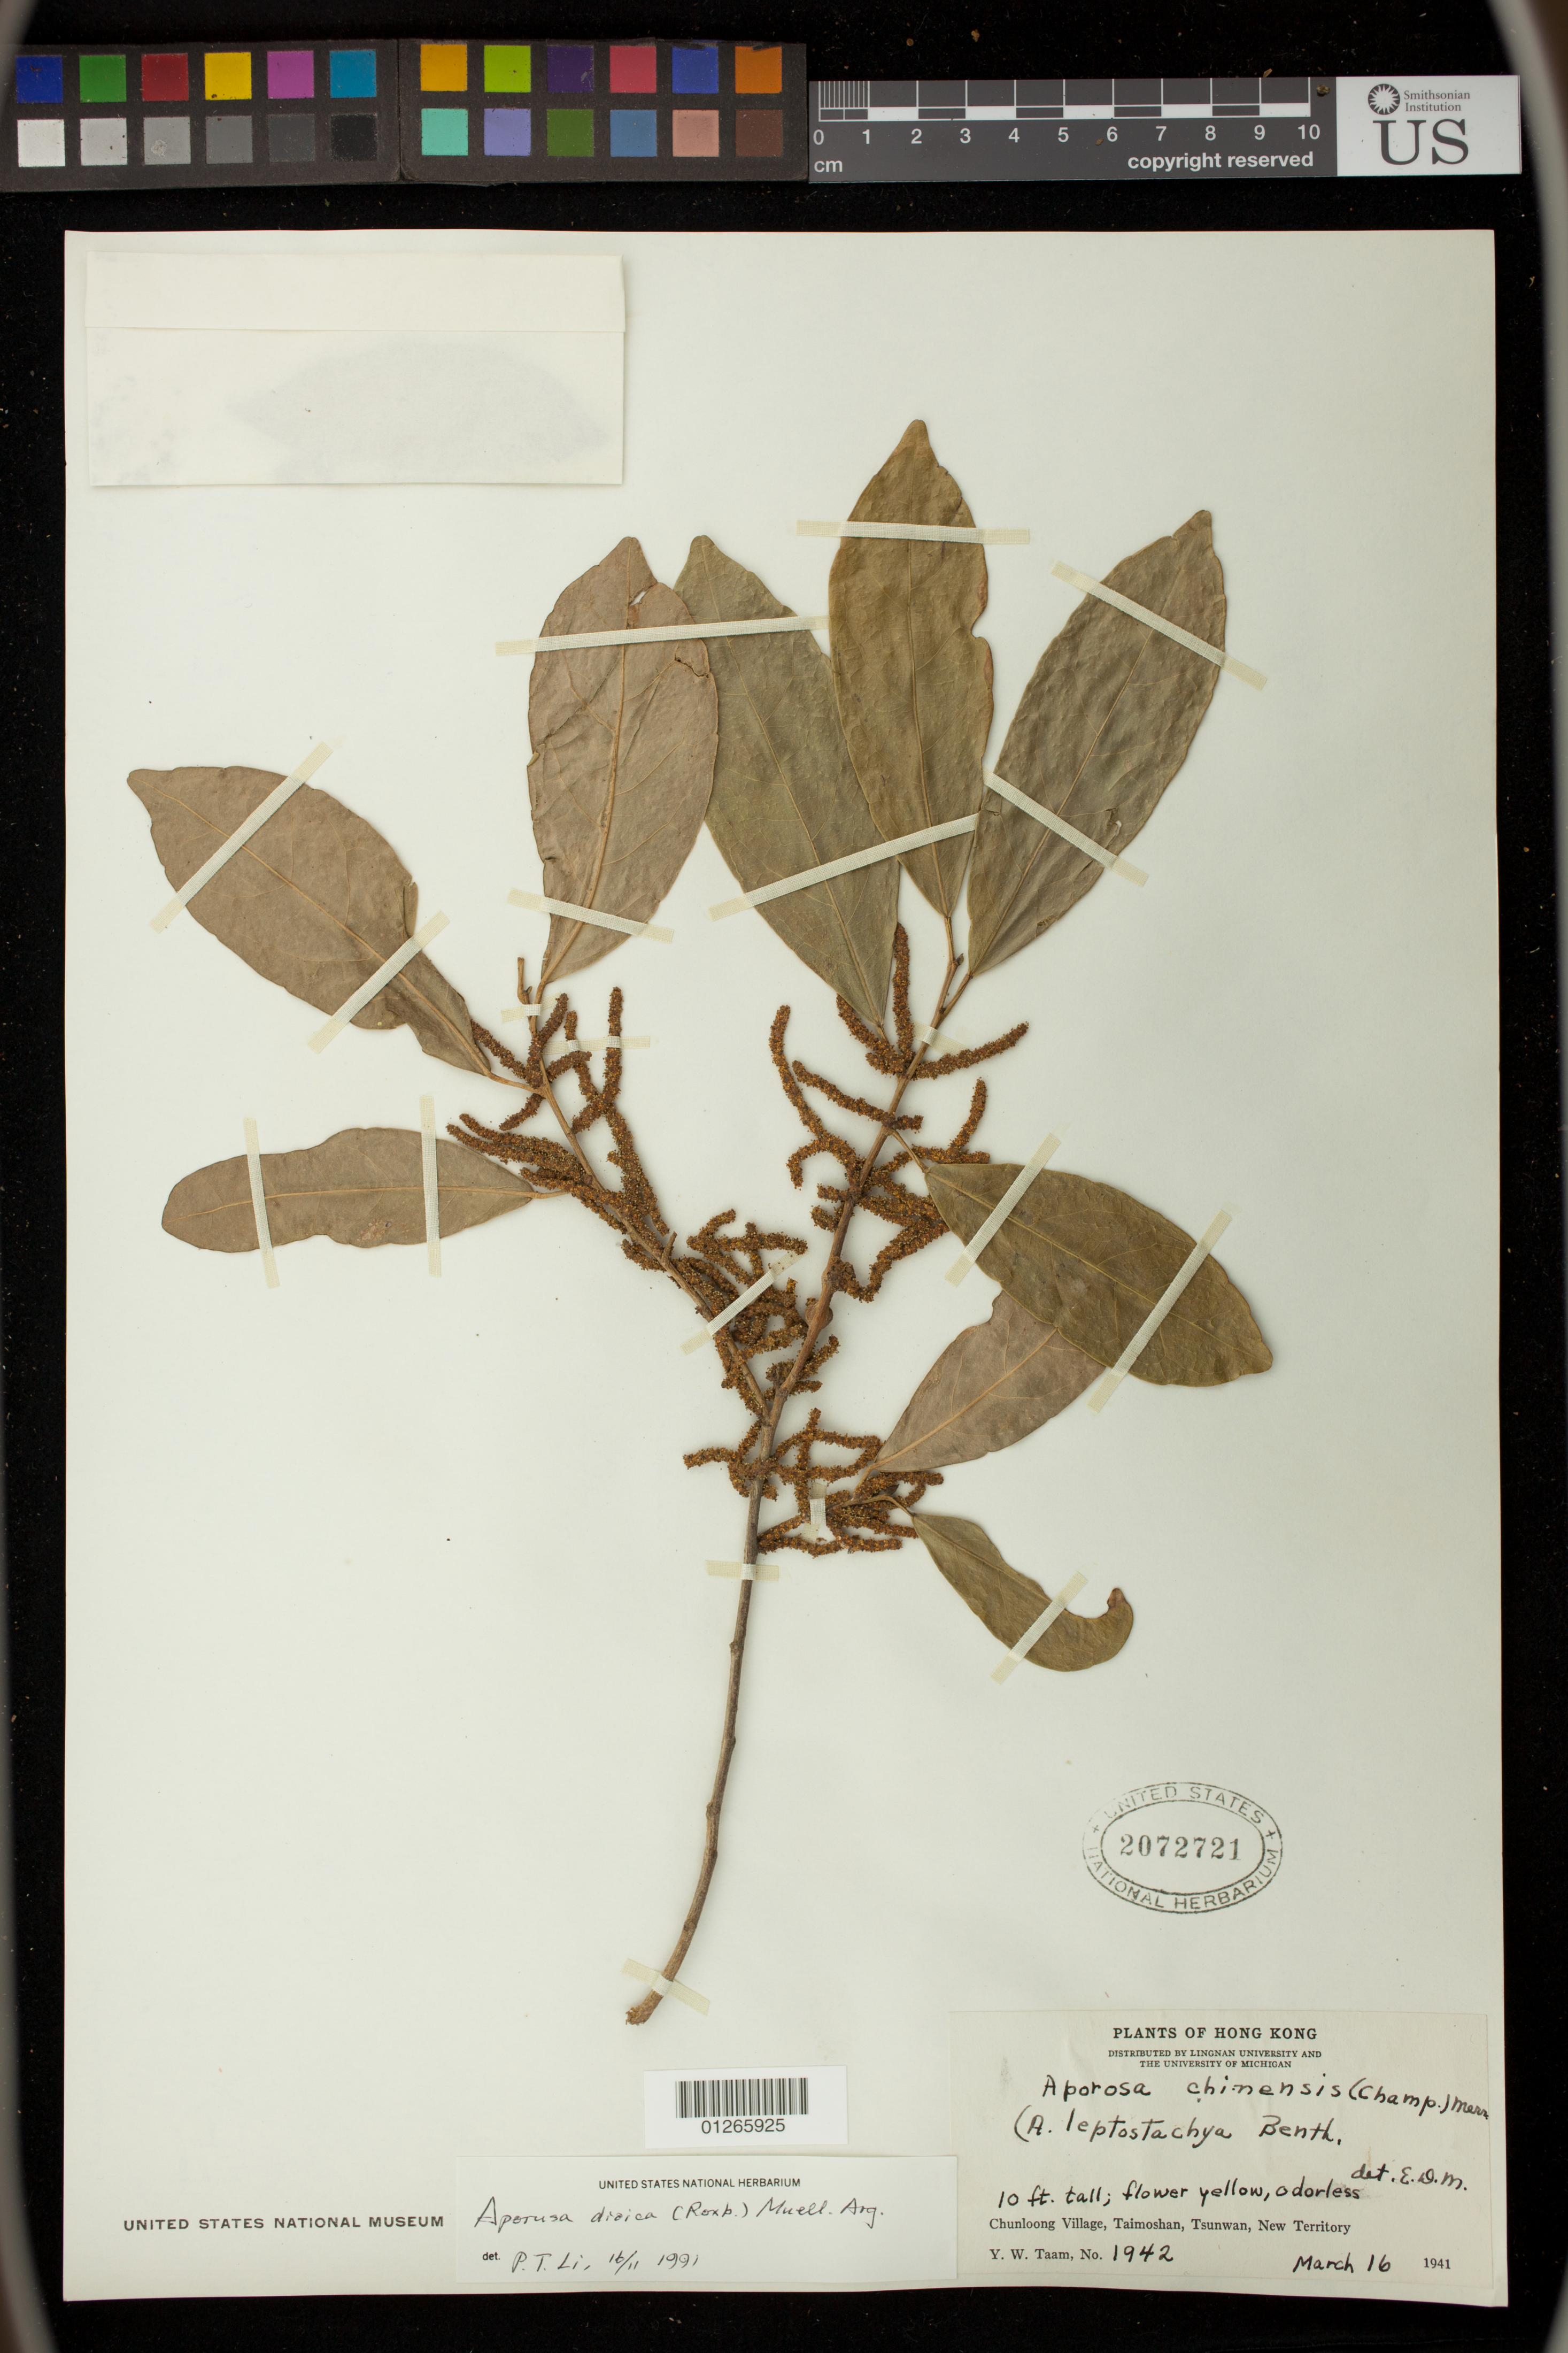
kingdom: Plantae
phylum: Tracheophyta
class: Magnoliopsida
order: Malpighiales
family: Phyllanthaceae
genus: Aporosa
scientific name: Aporosa octandra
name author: (Buch.-Ham. & D. Don) Vickery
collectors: Y. W. Taam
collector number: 1942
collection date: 1941-03-16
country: China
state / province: Hong Kong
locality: Chunloong Village, Taimoshan, Tsunwan, New Territory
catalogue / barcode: US 2072721